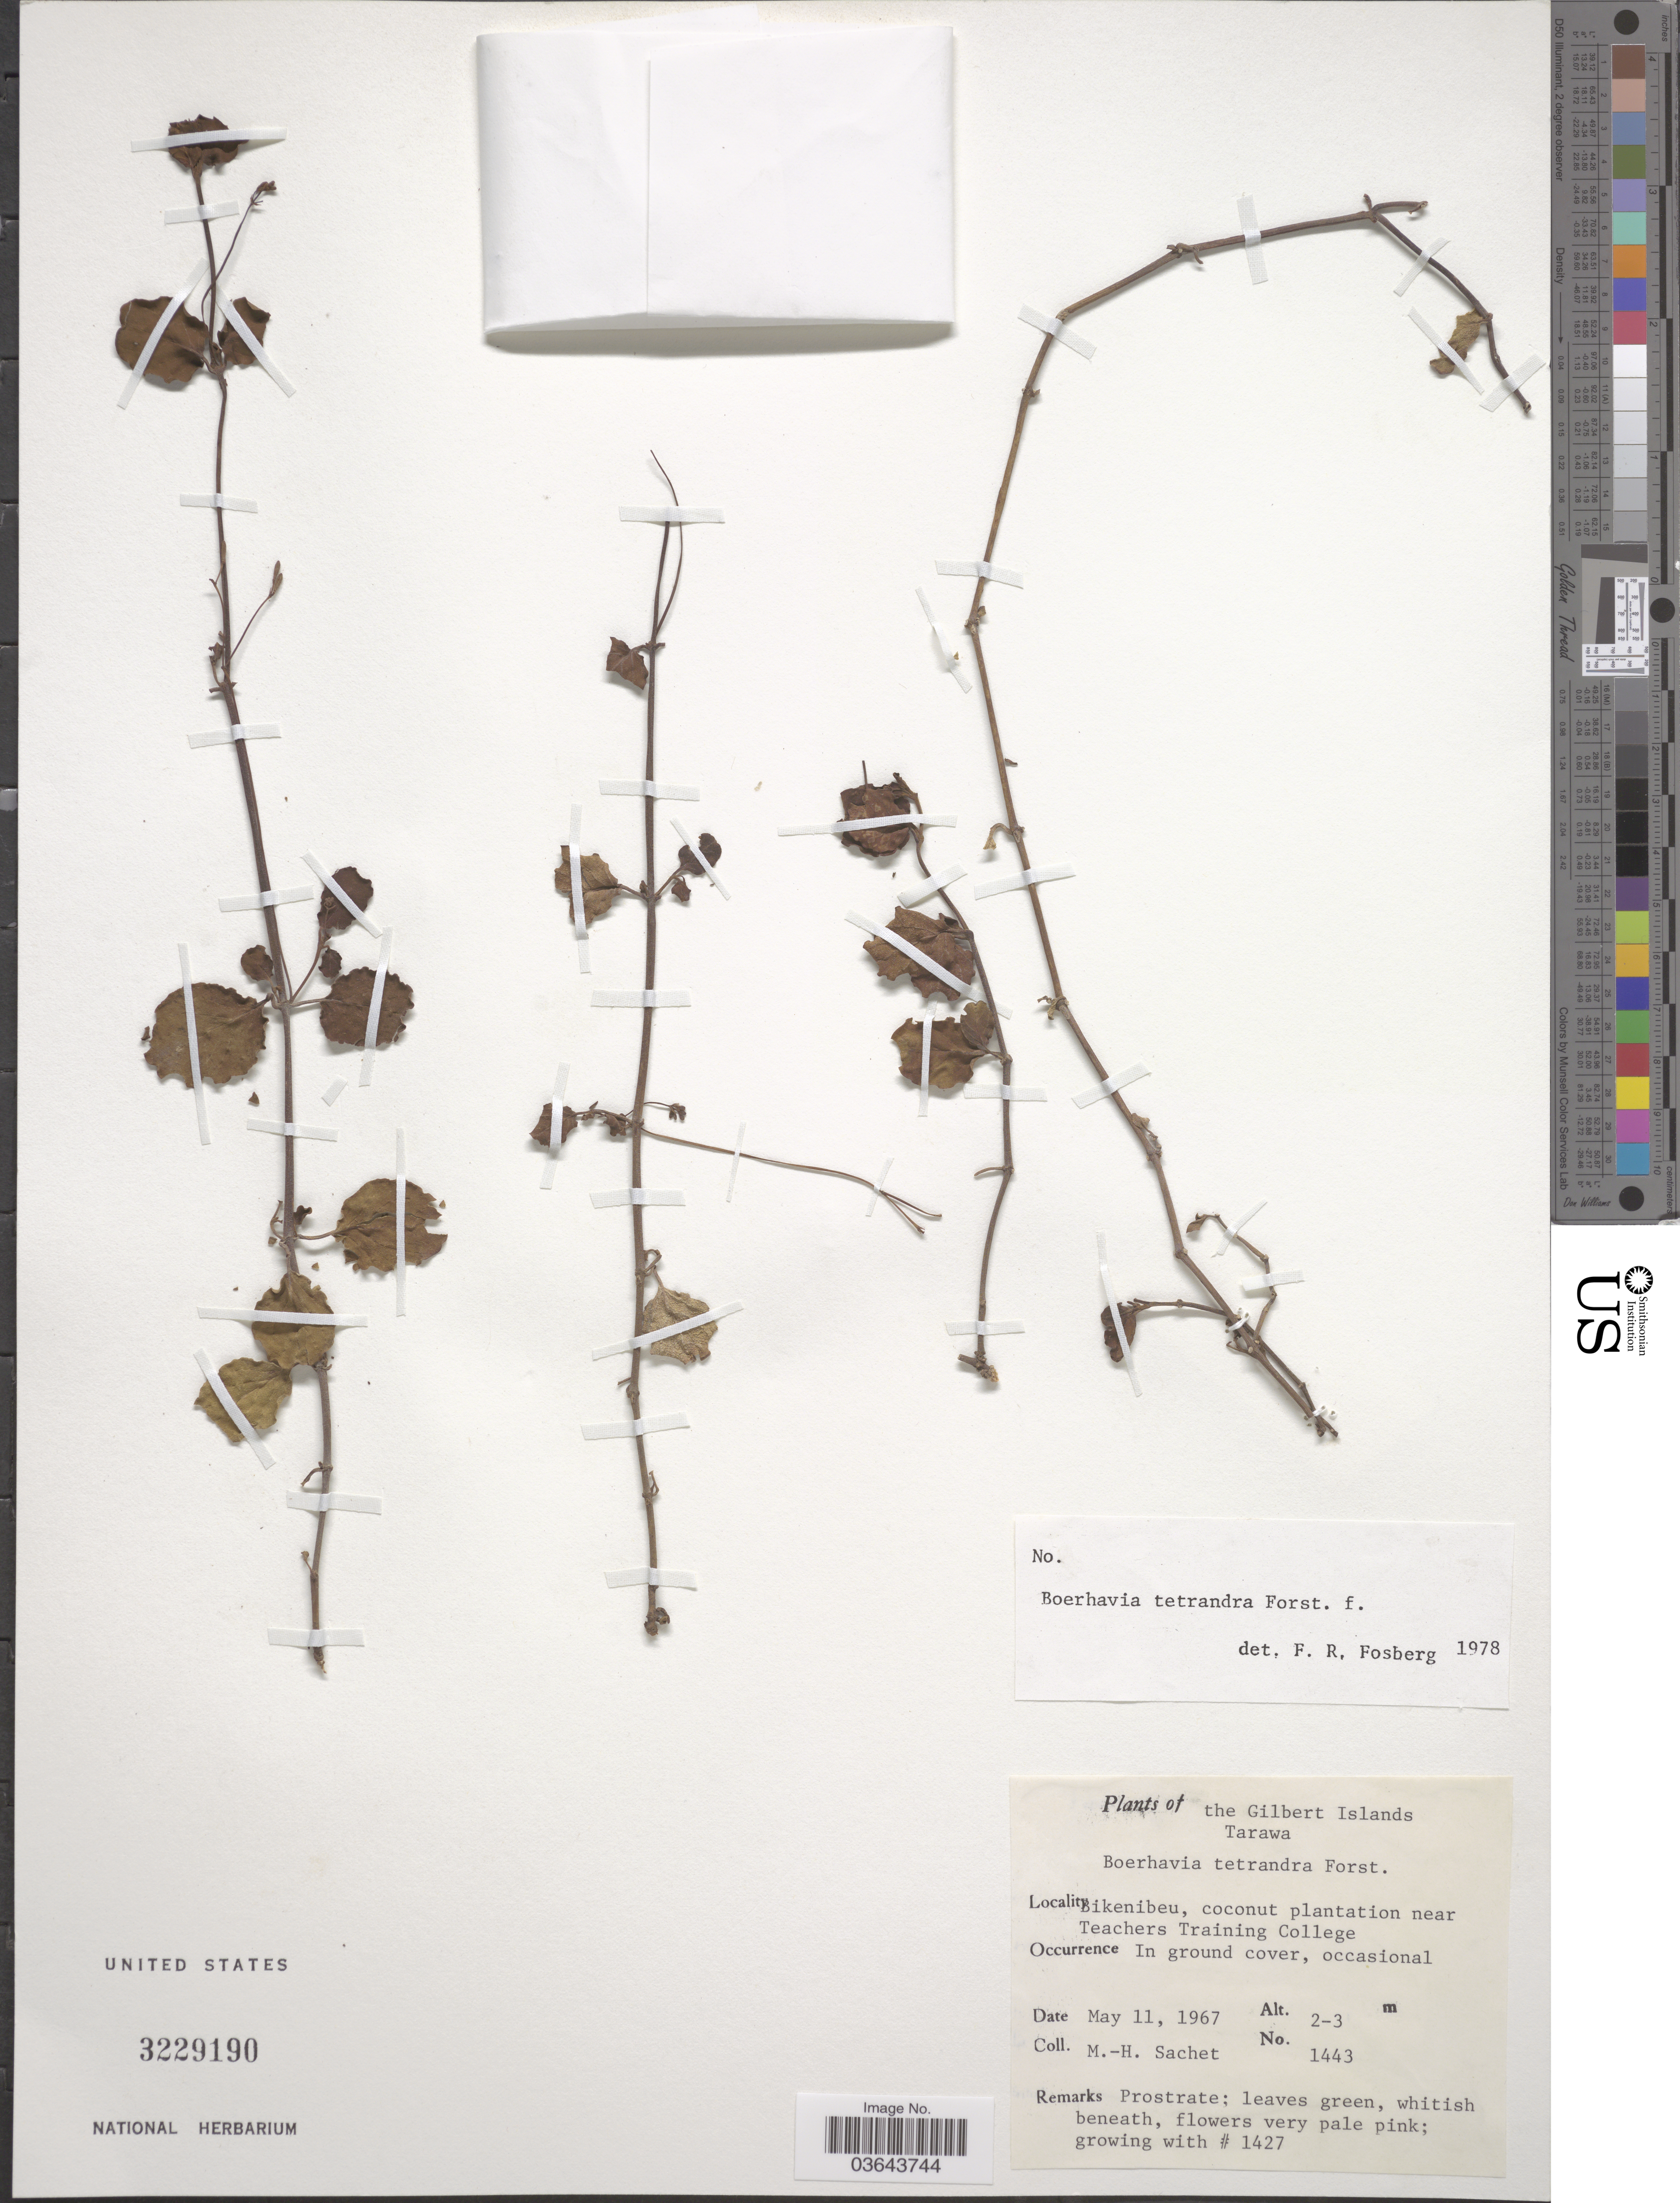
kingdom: Plantae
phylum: Tracheophyta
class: Magnoliopsida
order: Caryophyllales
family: Nyctaginaceae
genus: Boerhavia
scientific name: Boerhavia tetrandra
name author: G. Forst.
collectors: M.-H. Sachet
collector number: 1443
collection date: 1967-05-11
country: Kiribati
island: Tarawa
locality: The Gilbert Islands. Tarawa. Bikenibeu, conconut plantation near Teachers Training College.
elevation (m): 2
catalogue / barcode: US 3229190